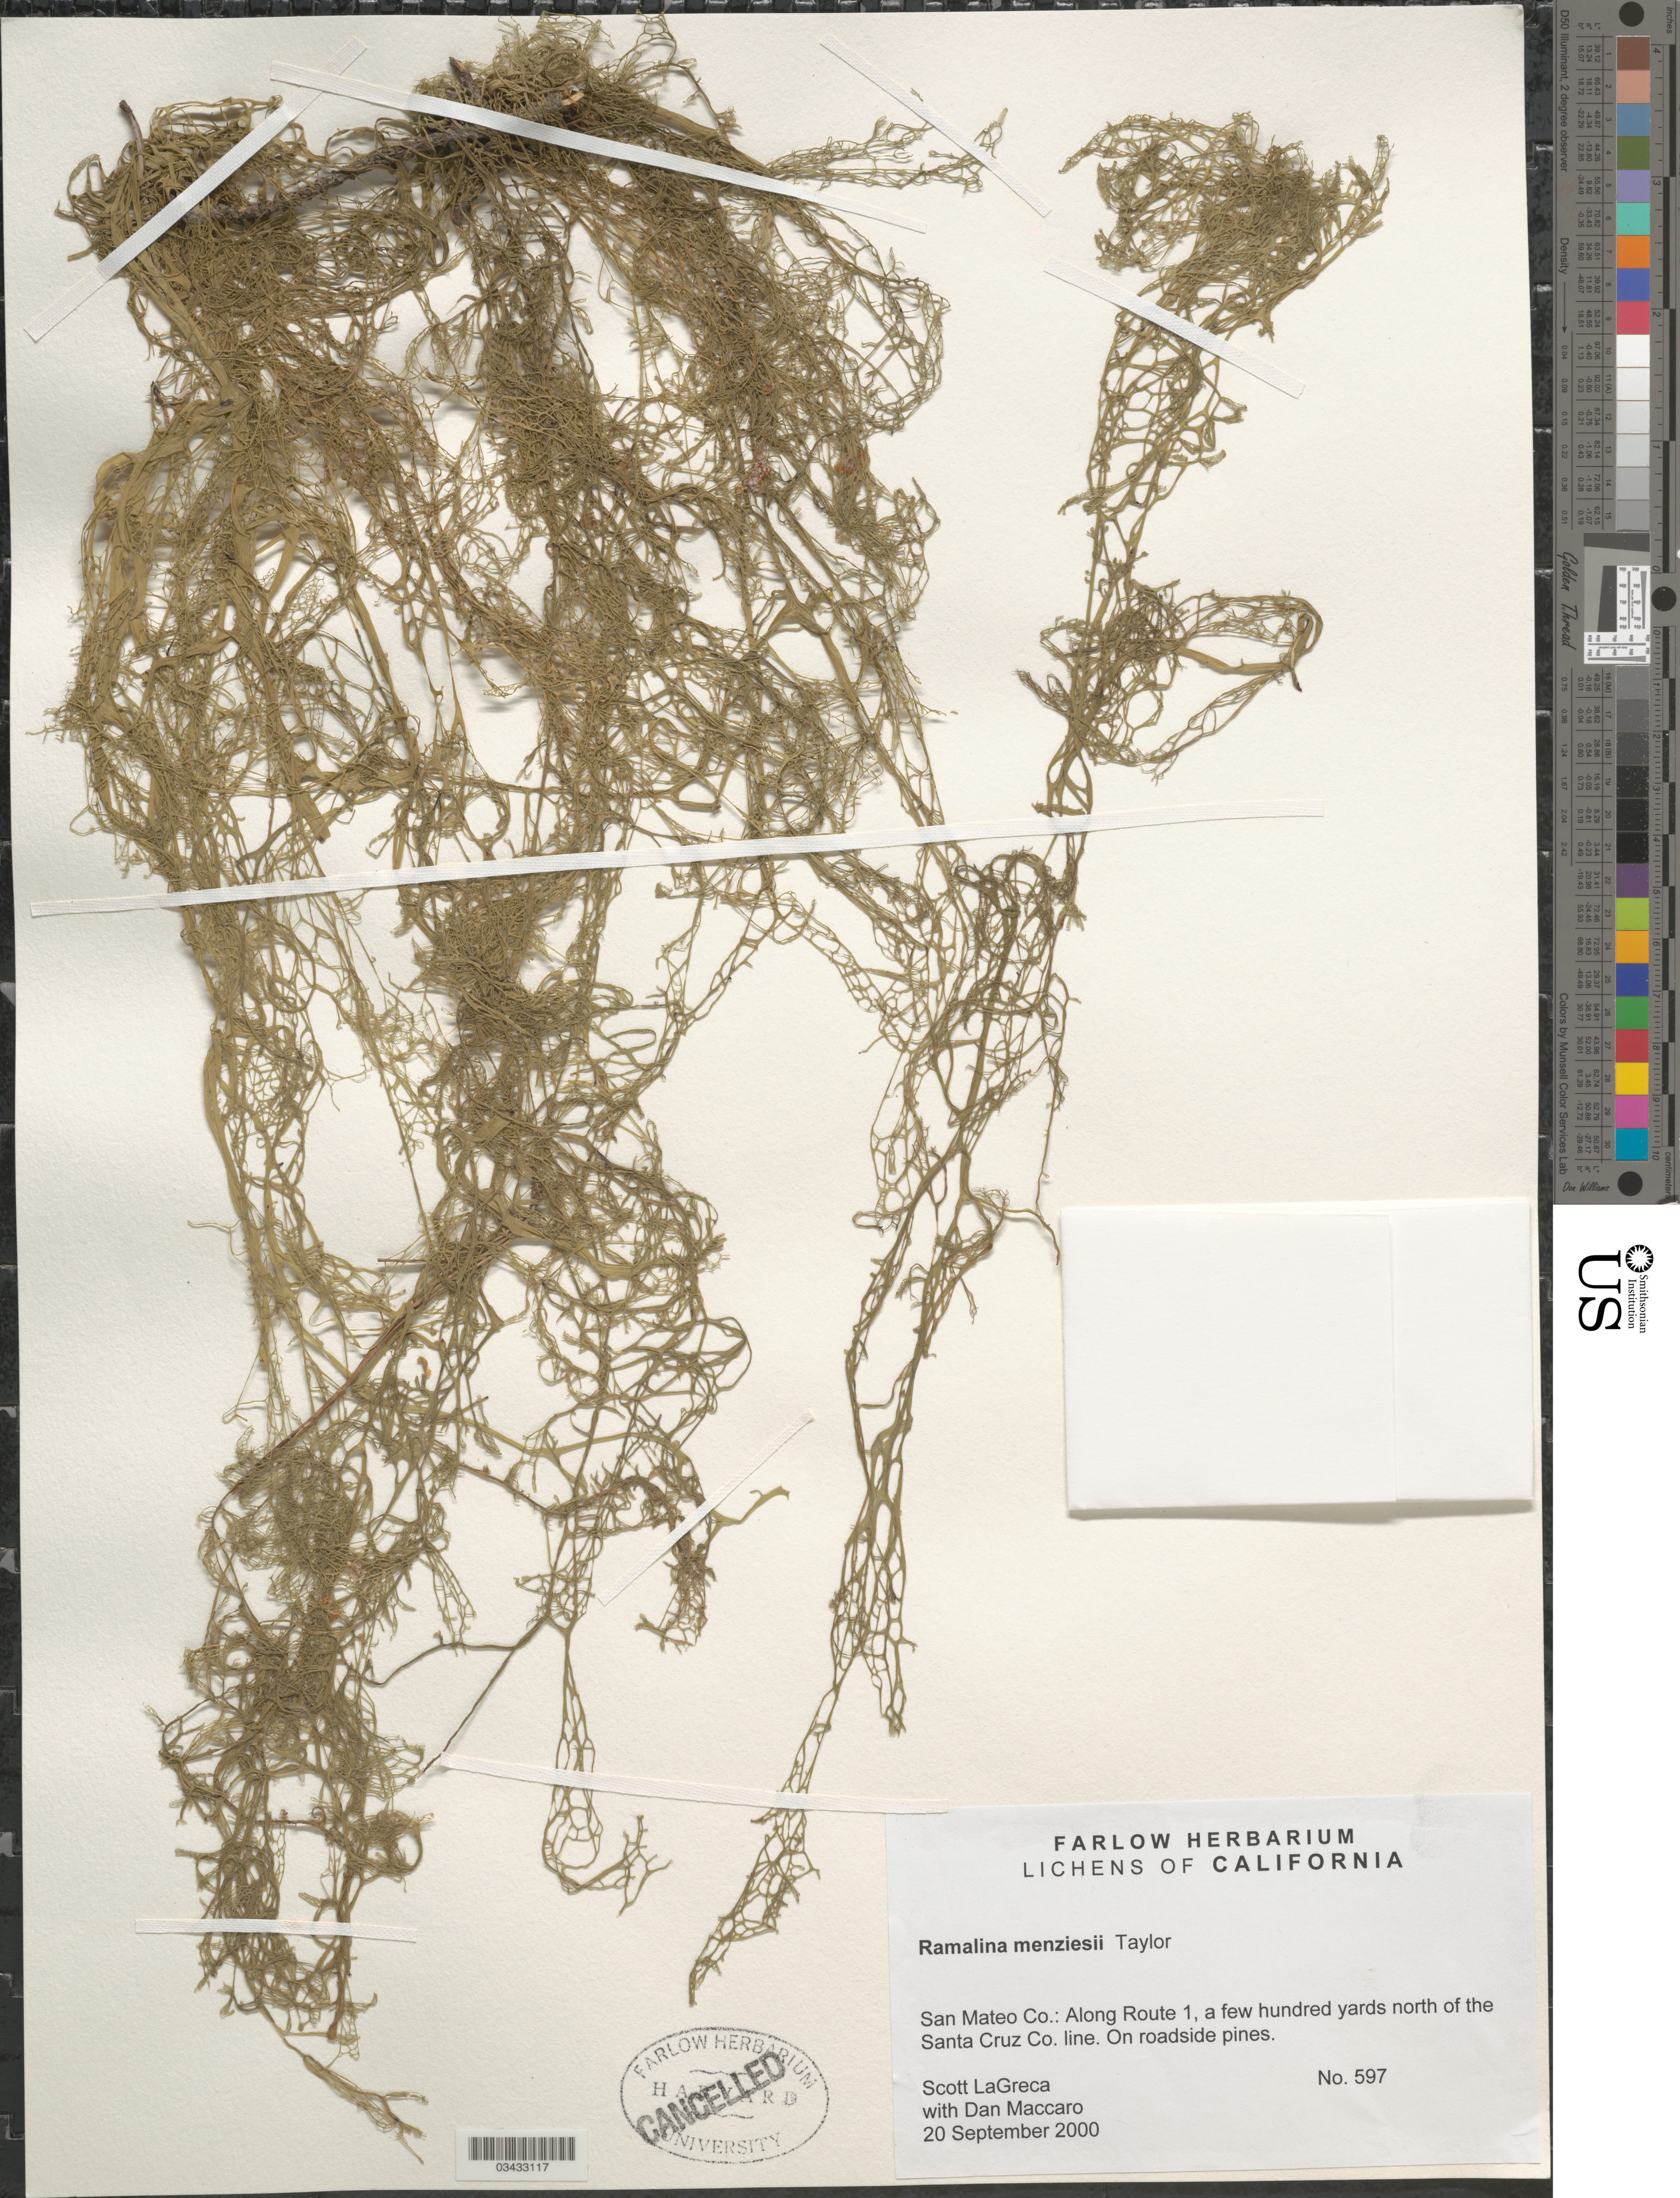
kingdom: Fungi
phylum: Ascomycota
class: Lecanoromycetes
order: Lecanorales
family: Ramalinaceae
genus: Ramalina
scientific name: Ramalina menziesii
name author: T. Taylor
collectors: S. LaGreca & D. Maccaro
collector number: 597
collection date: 2000-09-20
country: United States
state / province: California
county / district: San Mateo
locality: Along Route 1, a few hundred yards N of the Santa Cruz Co. line